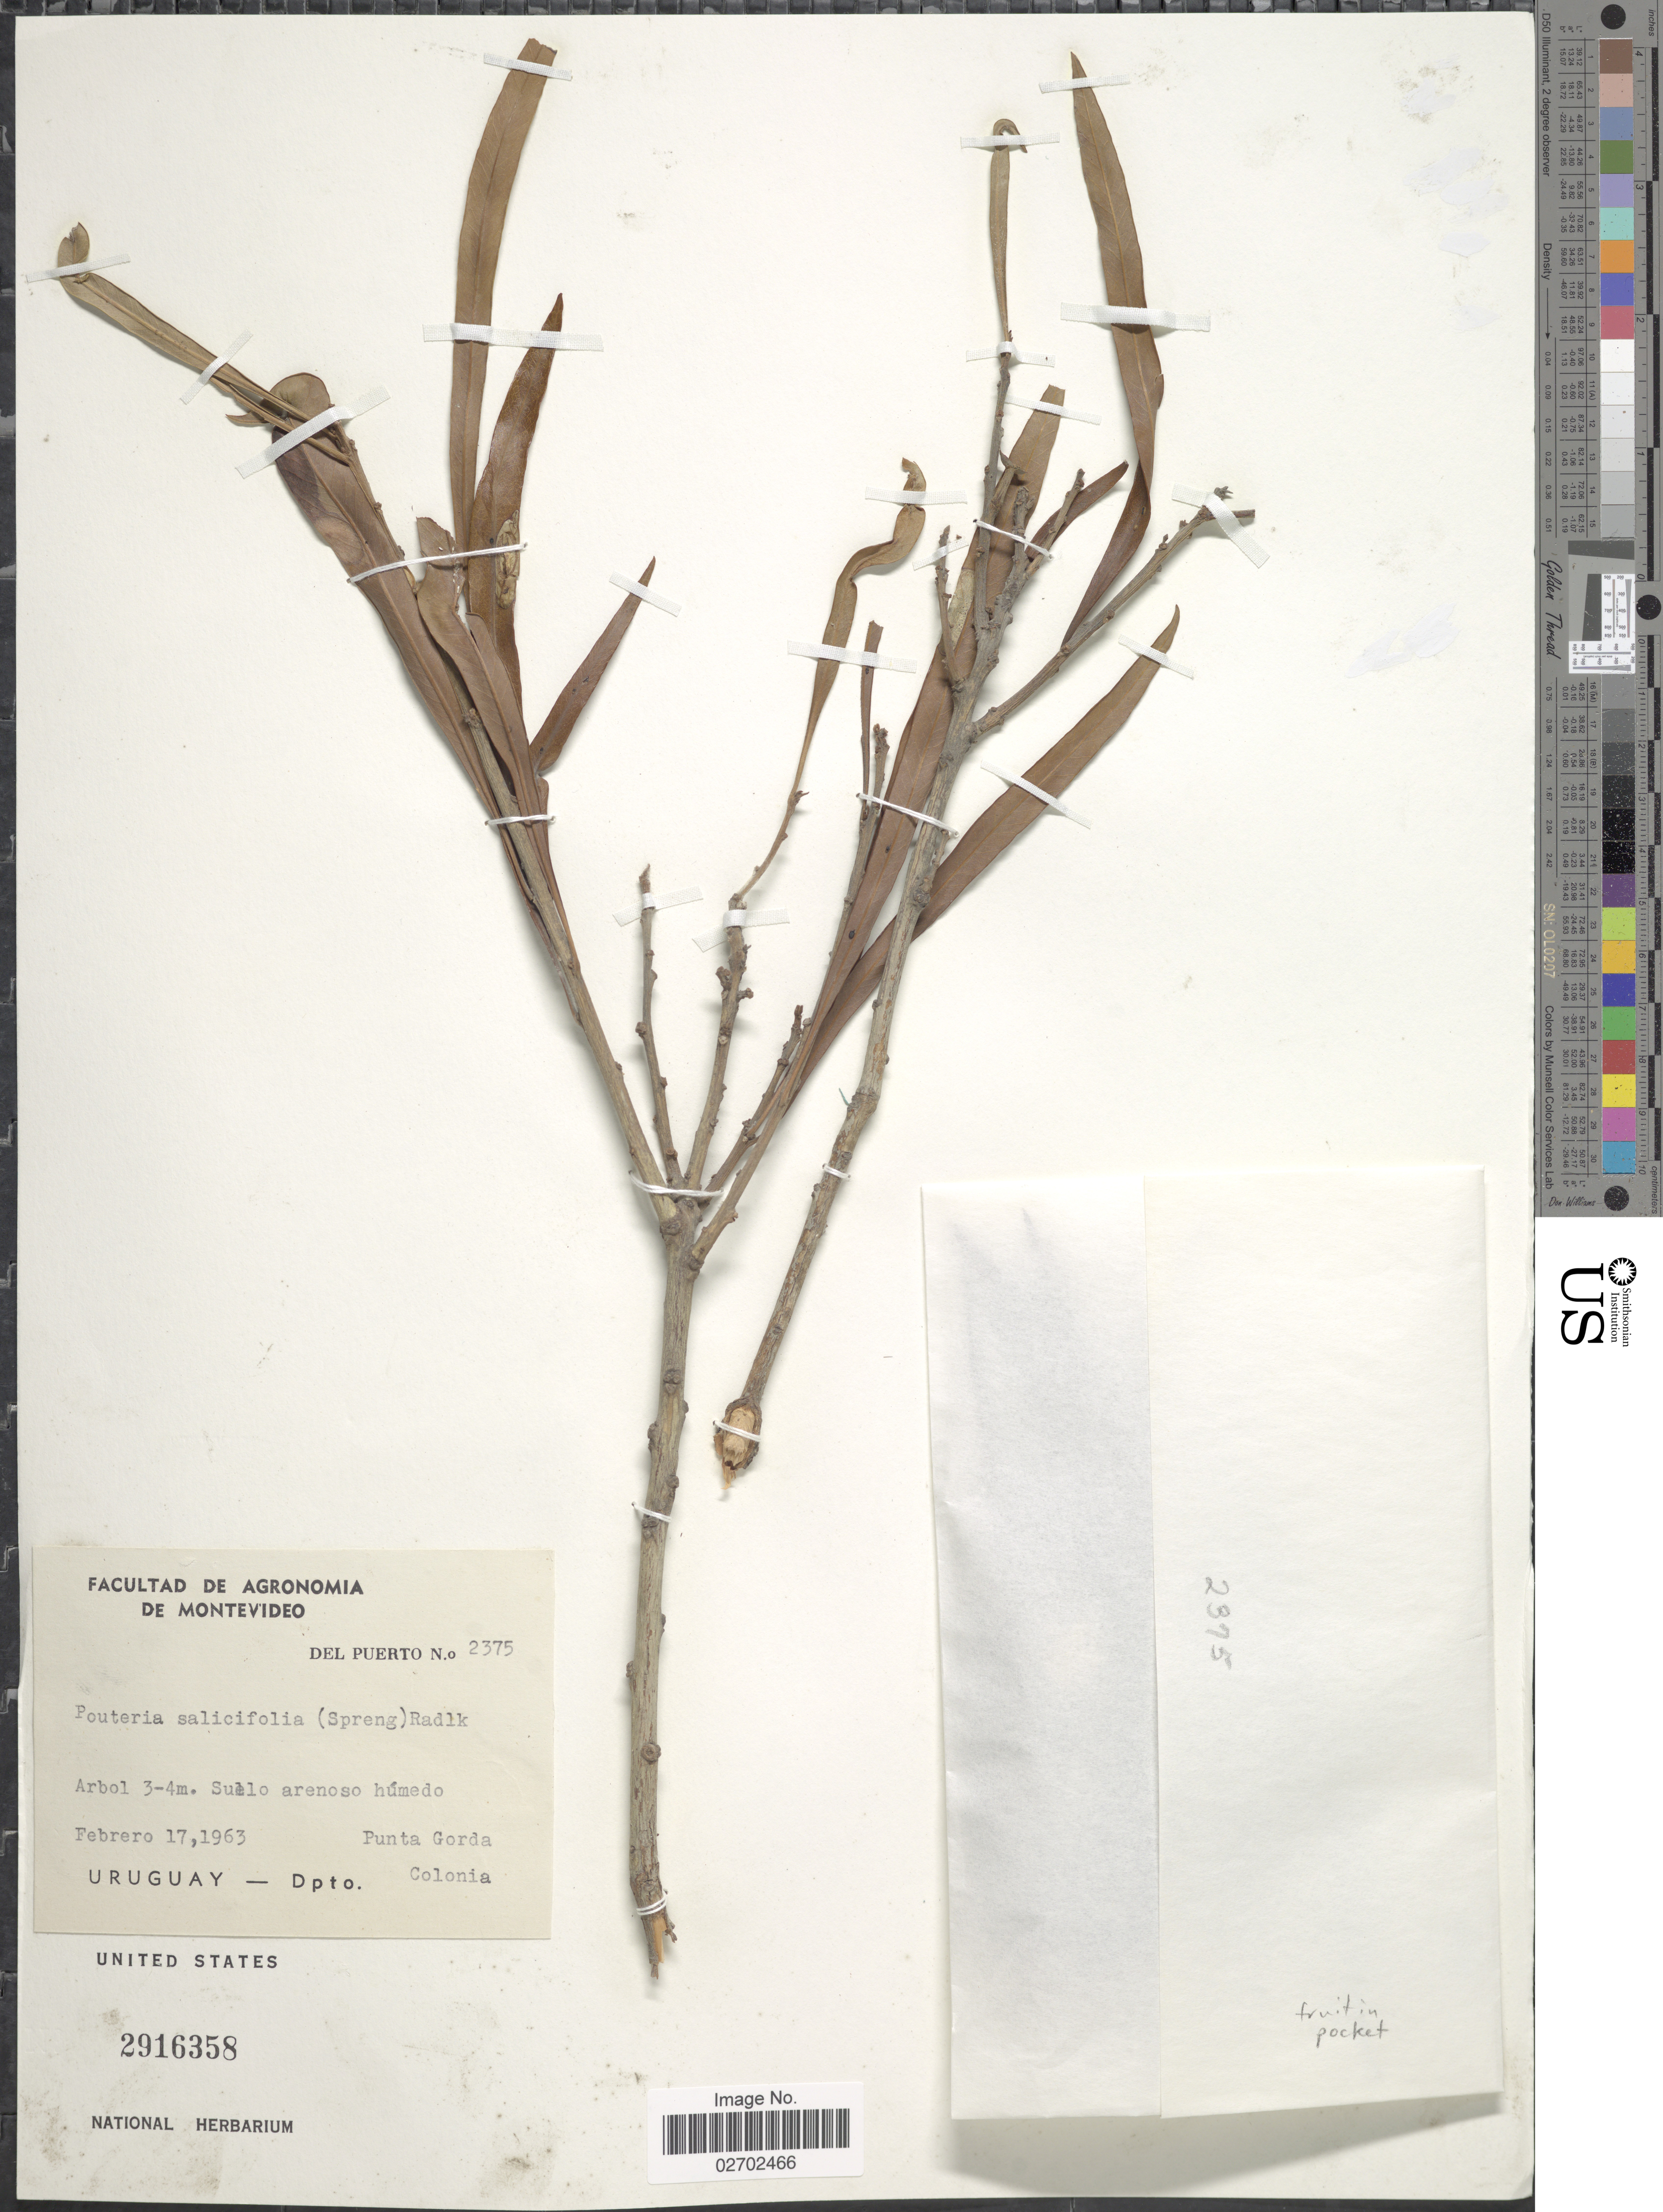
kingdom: Plantae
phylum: Tracheophyta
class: Magnoliopsida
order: Ericales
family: Sapotaceae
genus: Pouteria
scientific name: Pouteria salicifolia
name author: (Spreng.) Radlk.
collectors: Del Puerto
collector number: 2375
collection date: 1963-02-17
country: Uruguay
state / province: Colonia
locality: Punta Gorda. Dpto. Colonia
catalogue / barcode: US 2916358